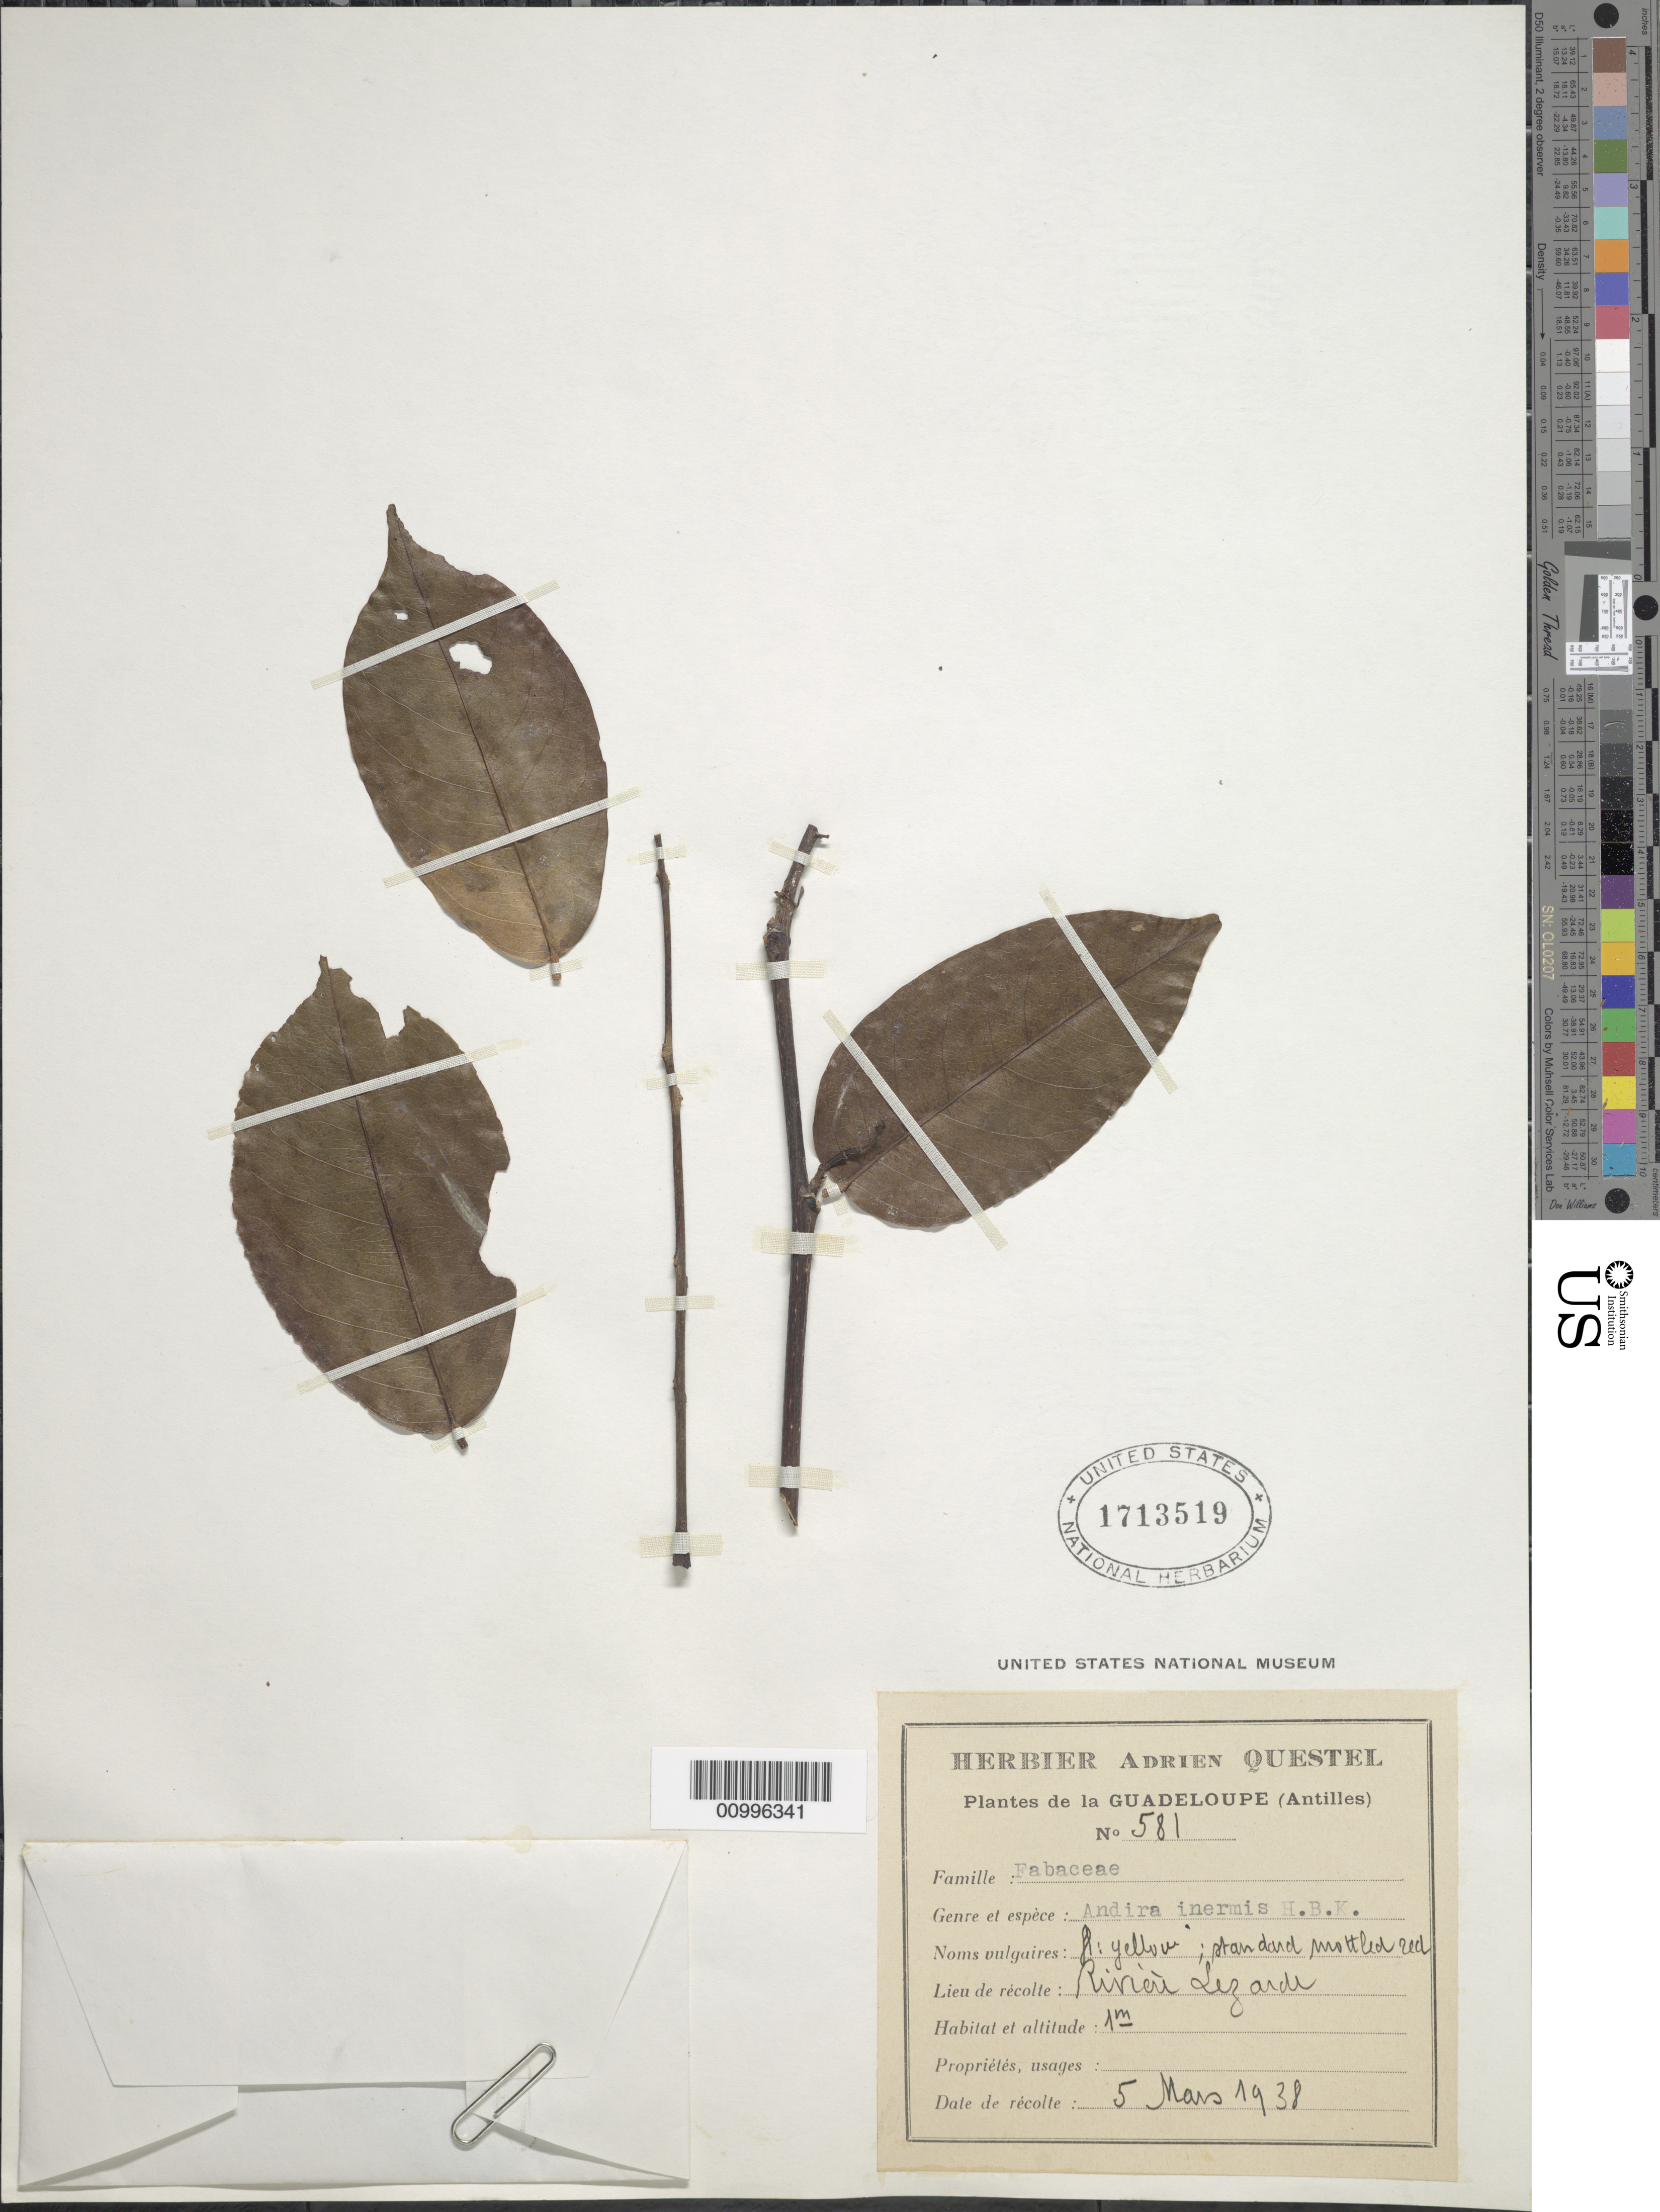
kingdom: Plantae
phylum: Tracheophyta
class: Magnoliopsida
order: Fabales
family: Fabaceae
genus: Andira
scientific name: Andira inermis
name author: (W. Wright) Kunth ex DC.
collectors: R. Lengsi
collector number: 581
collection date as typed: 05 Mar 1938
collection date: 1938-03-05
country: Guadeloupe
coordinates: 0 N, 0 E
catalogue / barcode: US 1713519